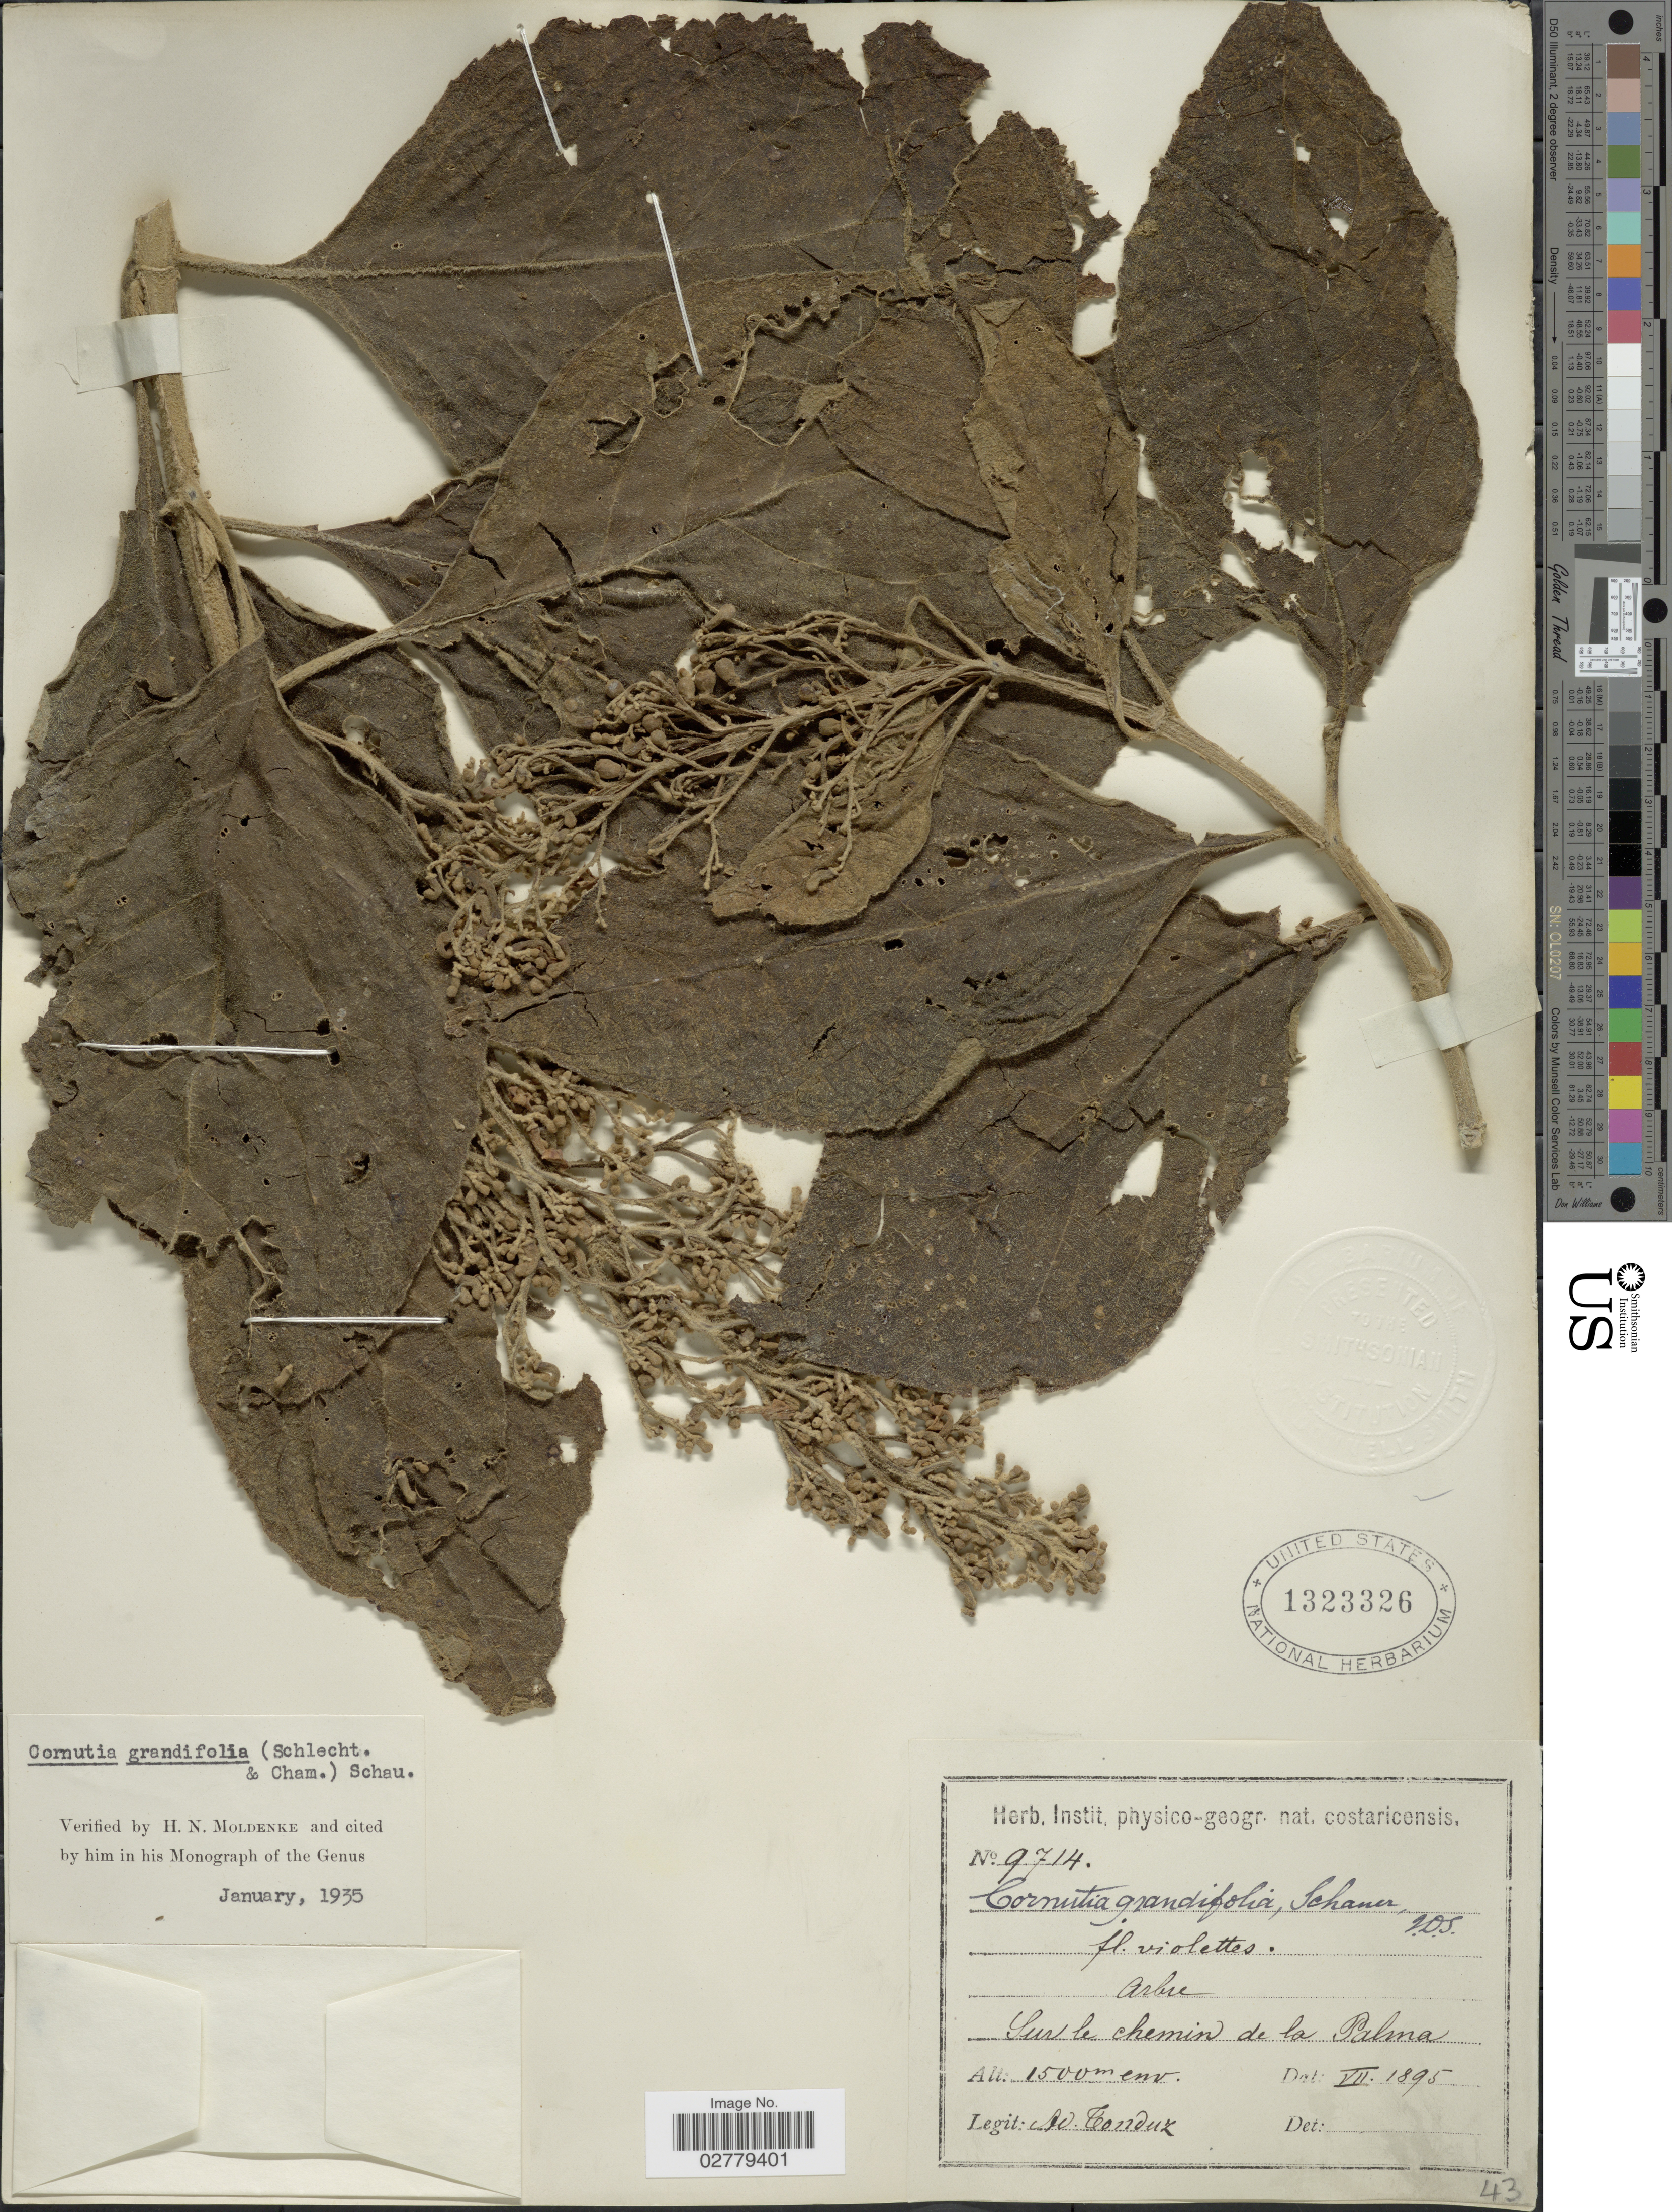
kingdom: Plantae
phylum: Tracheophyta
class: Magnoliopsida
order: Lamiales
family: Lamiaceae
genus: Cornutia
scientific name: Cornutia grandifolia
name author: (Cham. & Schltdl.) Schauer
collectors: A. Tonduz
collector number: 9714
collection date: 1895-07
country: Costa Rica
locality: Sur le chemin de la Palma.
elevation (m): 1500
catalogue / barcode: US 1323326